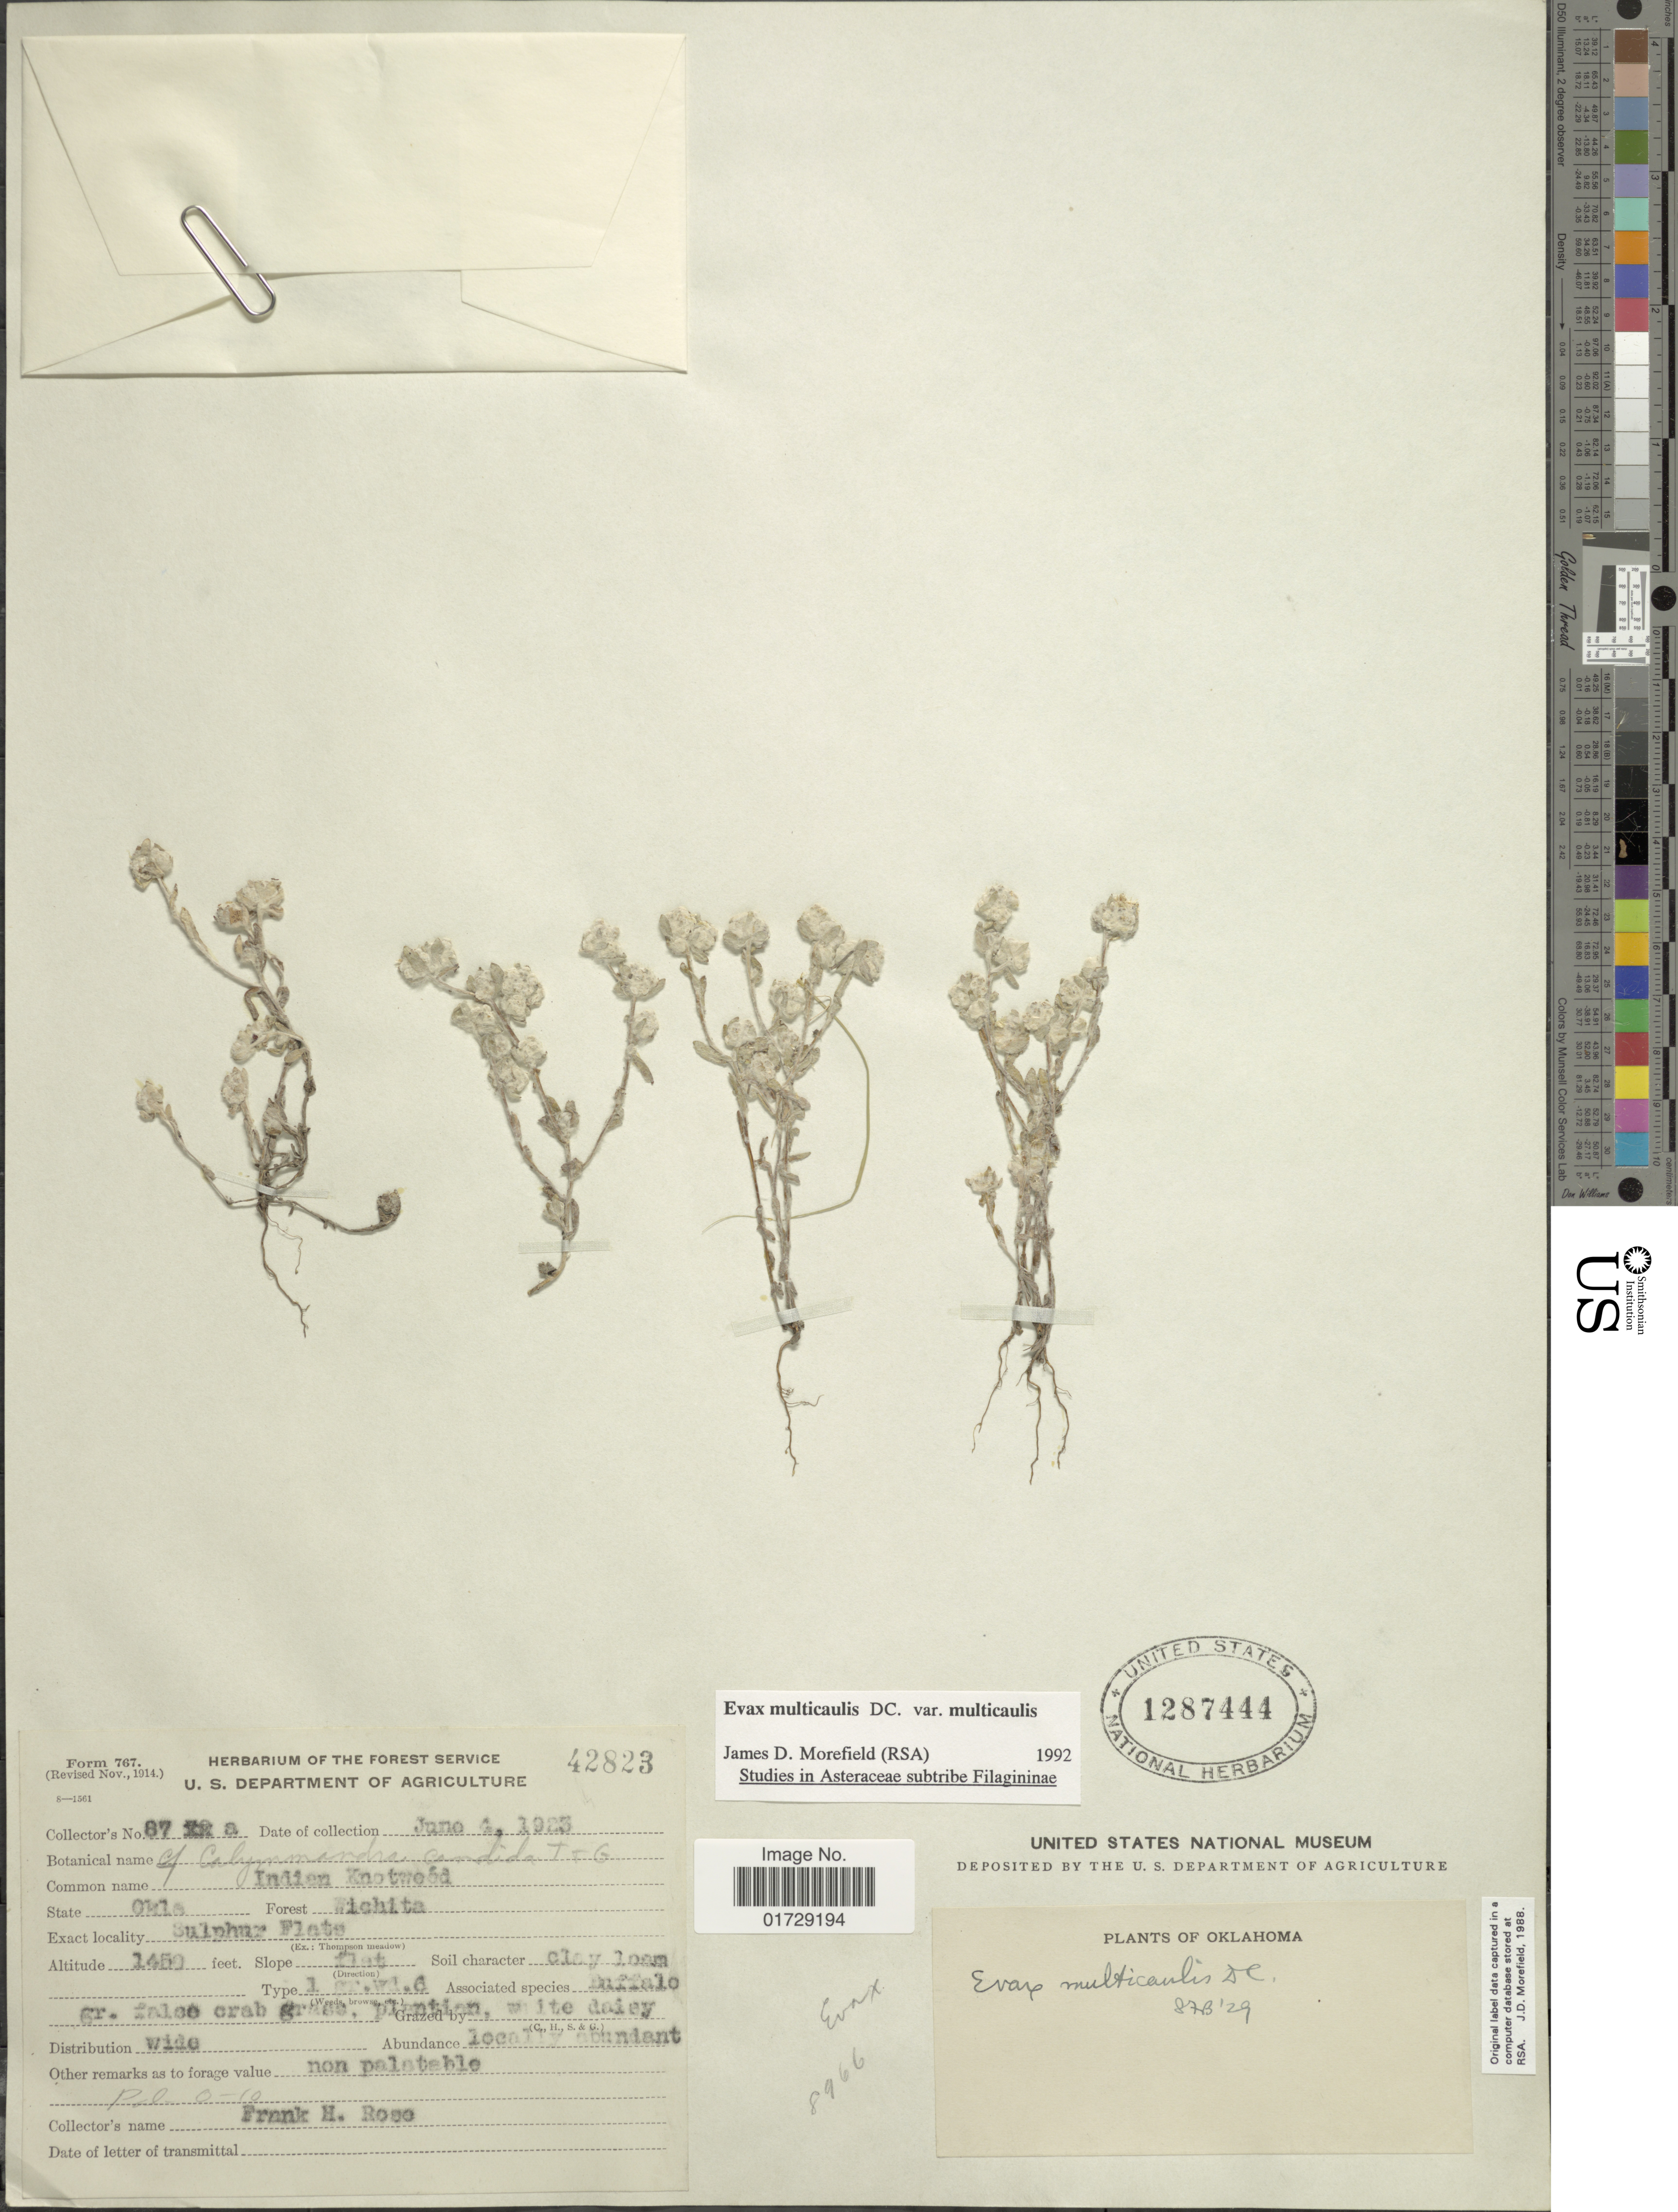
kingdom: Plantae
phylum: Tracheophyta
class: Magnoliopsida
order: Asterales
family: Asteraceae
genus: Evax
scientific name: Evax multicaulis var. multicaulis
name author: DC.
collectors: F. H. Rose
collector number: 87a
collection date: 1923-06-04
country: United States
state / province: Oklahoma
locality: Forest Wichita, Sulphur Flat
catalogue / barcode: US 1287444